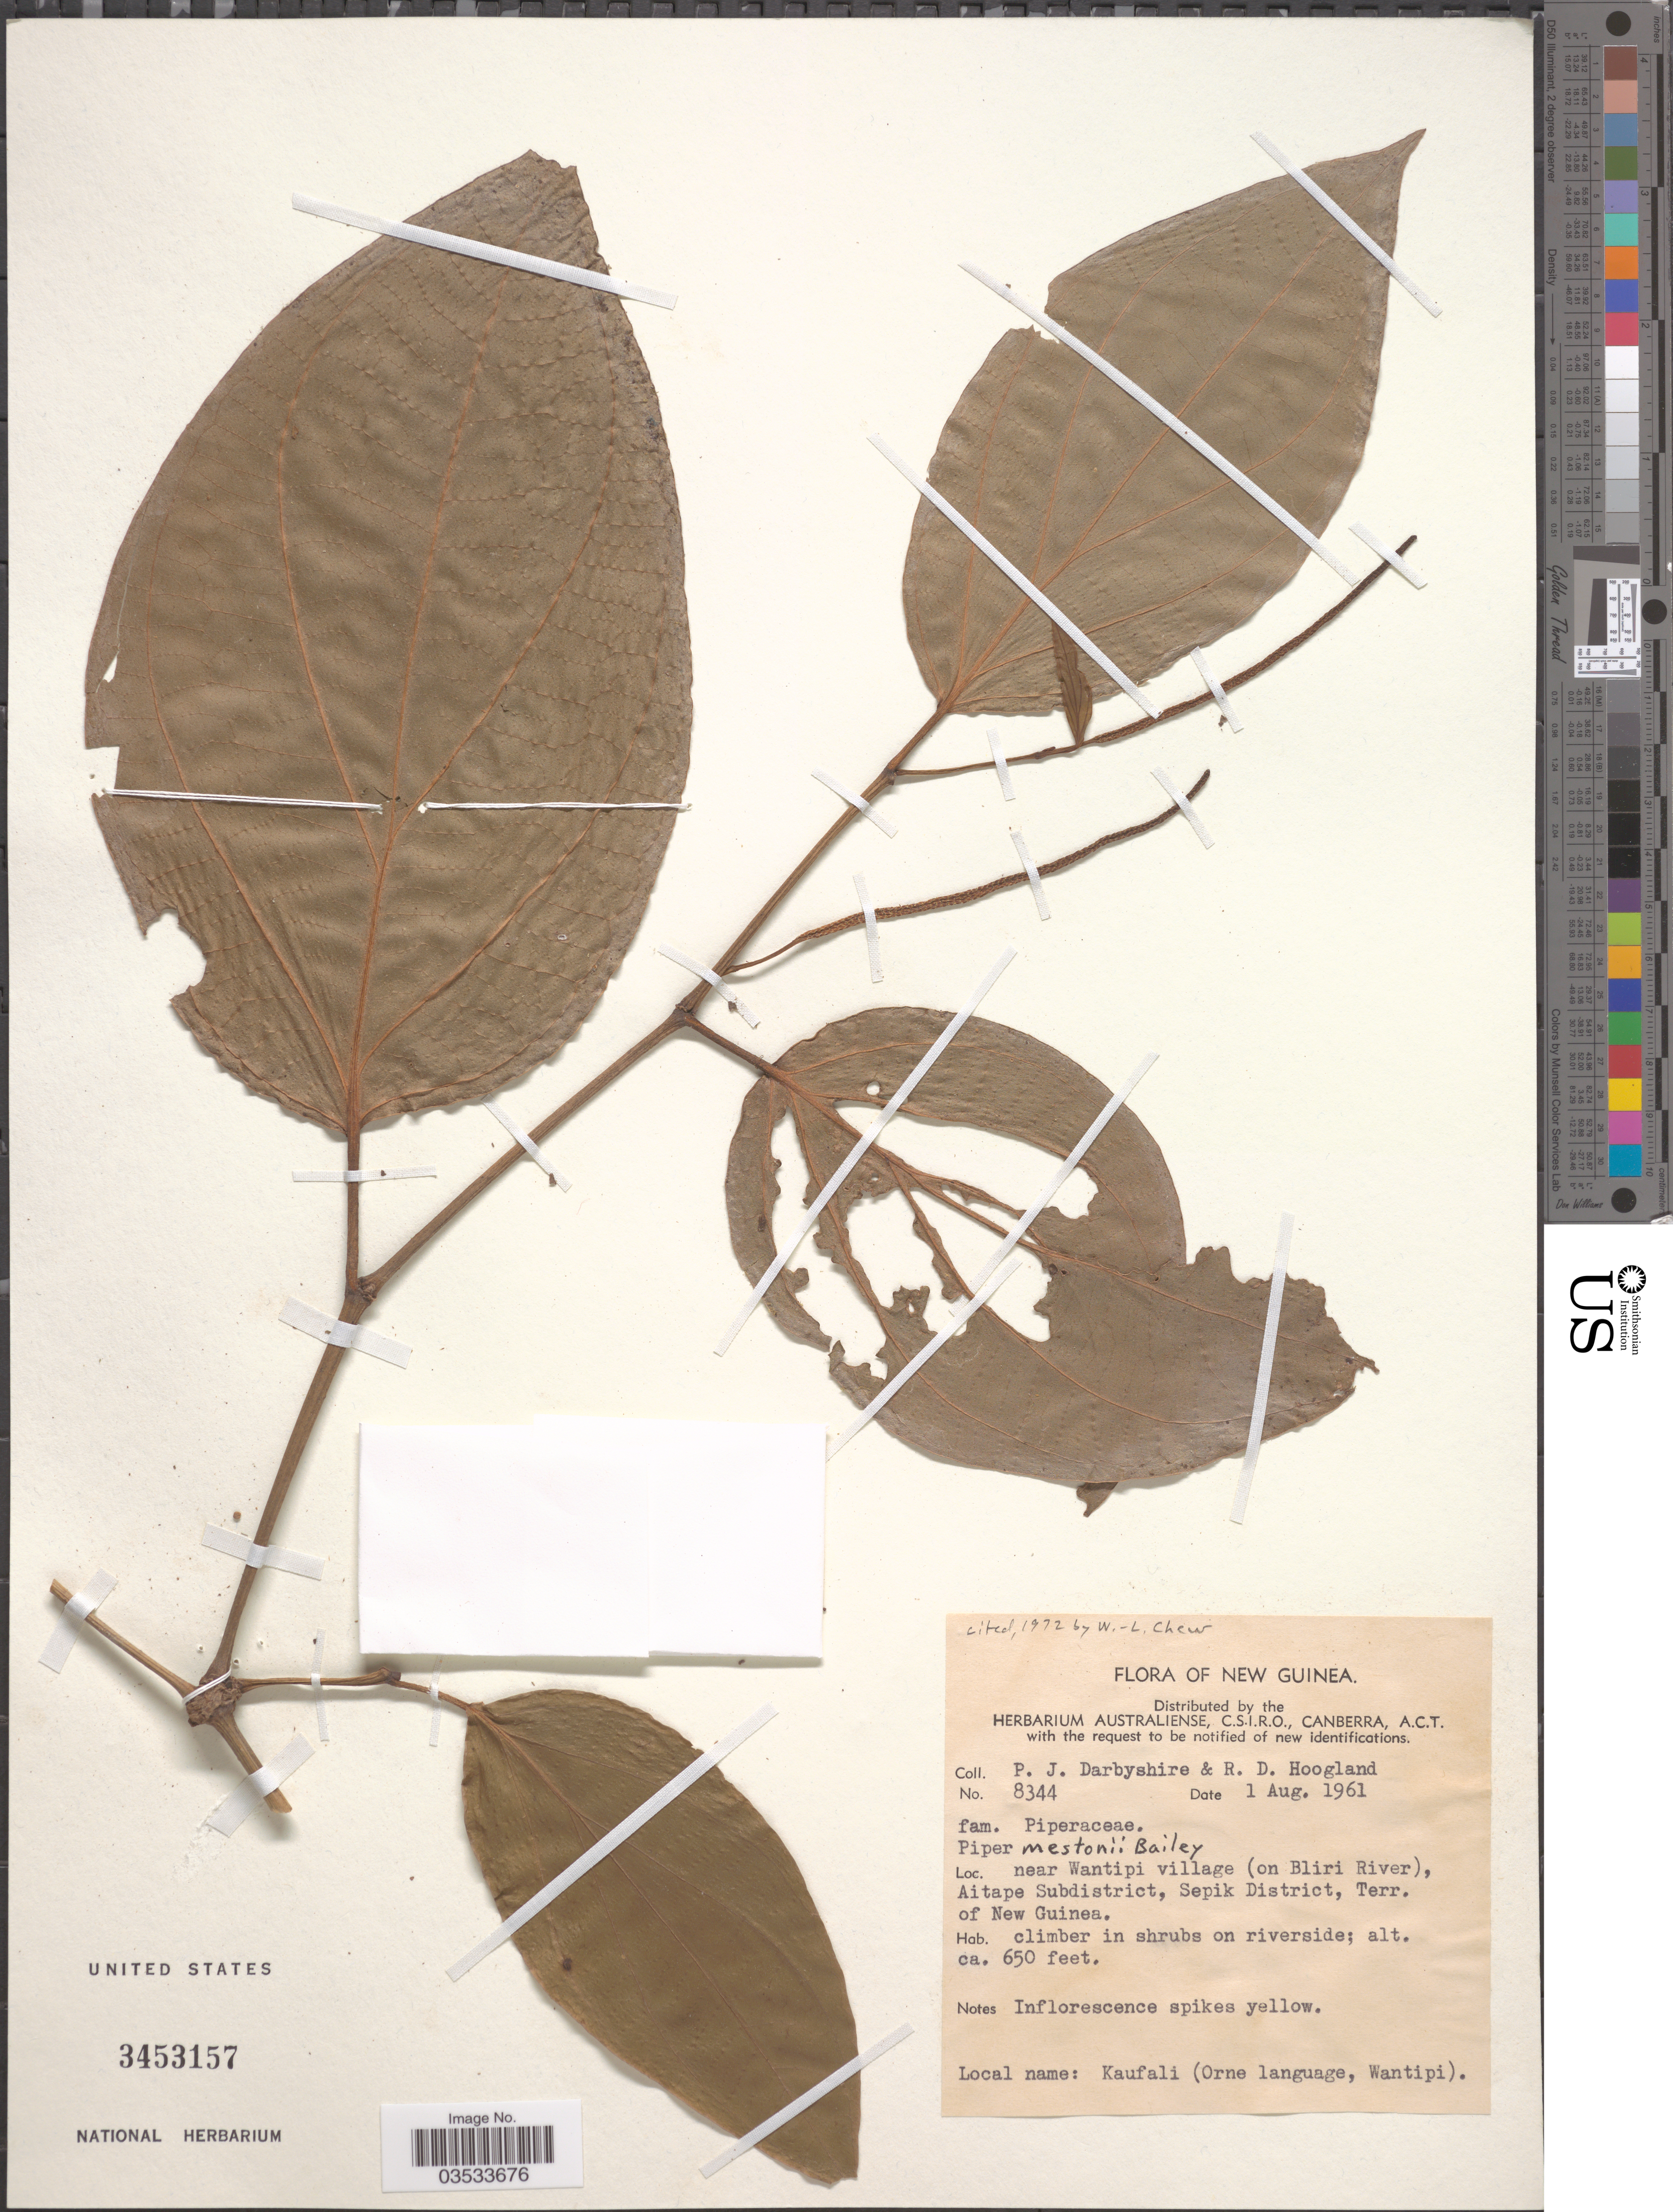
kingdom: Plantae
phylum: Tracheophyta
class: Magnoliopsida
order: Piperales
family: Piperaceae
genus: Piper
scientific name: Piper mestonii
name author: F.M. Bailey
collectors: P. Darbyshire & R. D. Hoogland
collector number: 8344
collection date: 1961-08-01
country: Papua New Guinea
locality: New Guinea. Near Wantipi village (on Bliri River), Aitape Subdistrict, Sepik District, Terr. of New Guinea.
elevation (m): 198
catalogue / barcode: US 3453157